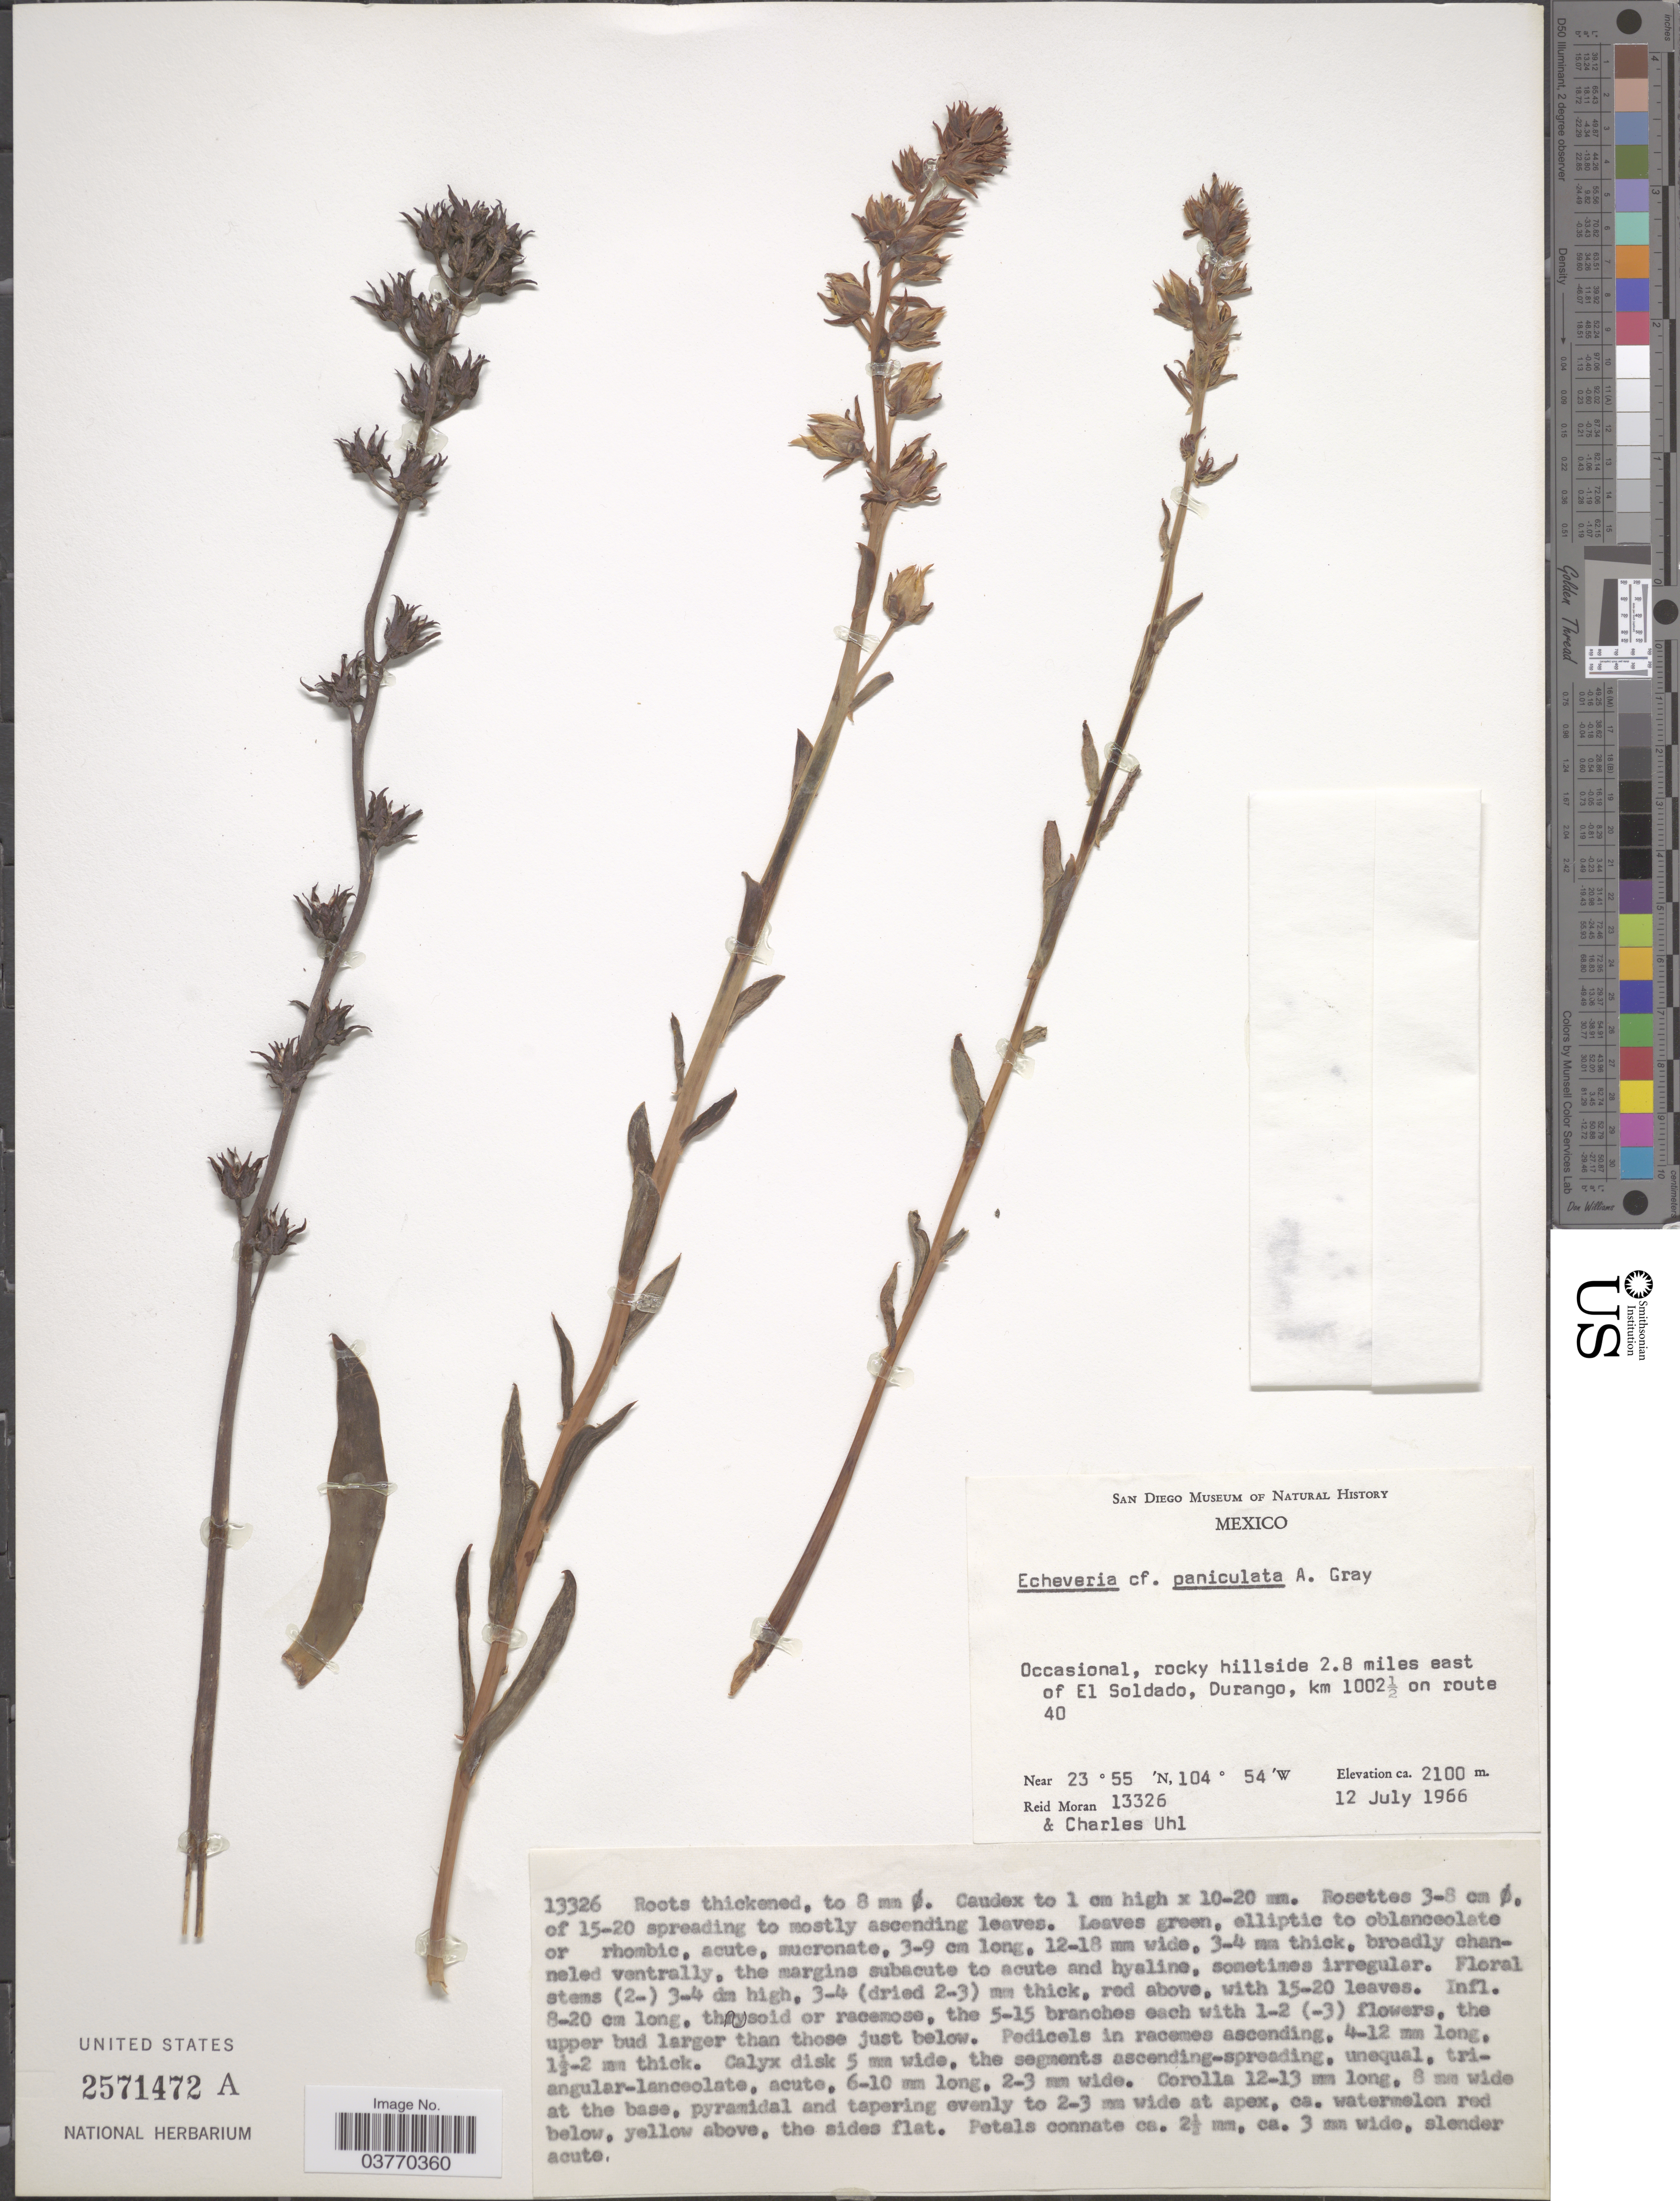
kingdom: Plantae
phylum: Tracheophyta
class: Magnoliopsida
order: Saxifragales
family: Crassulaceae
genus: Echeveria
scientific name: Echeveria paniculata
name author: A. Gray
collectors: R. Moran & C. Uhl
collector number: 13326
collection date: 1966-07-12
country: Mexico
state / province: Durango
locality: Rocky hillside 2.8 miles east of El Soldado, km 1002½ on route 40.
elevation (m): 2100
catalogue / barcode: US 2571472